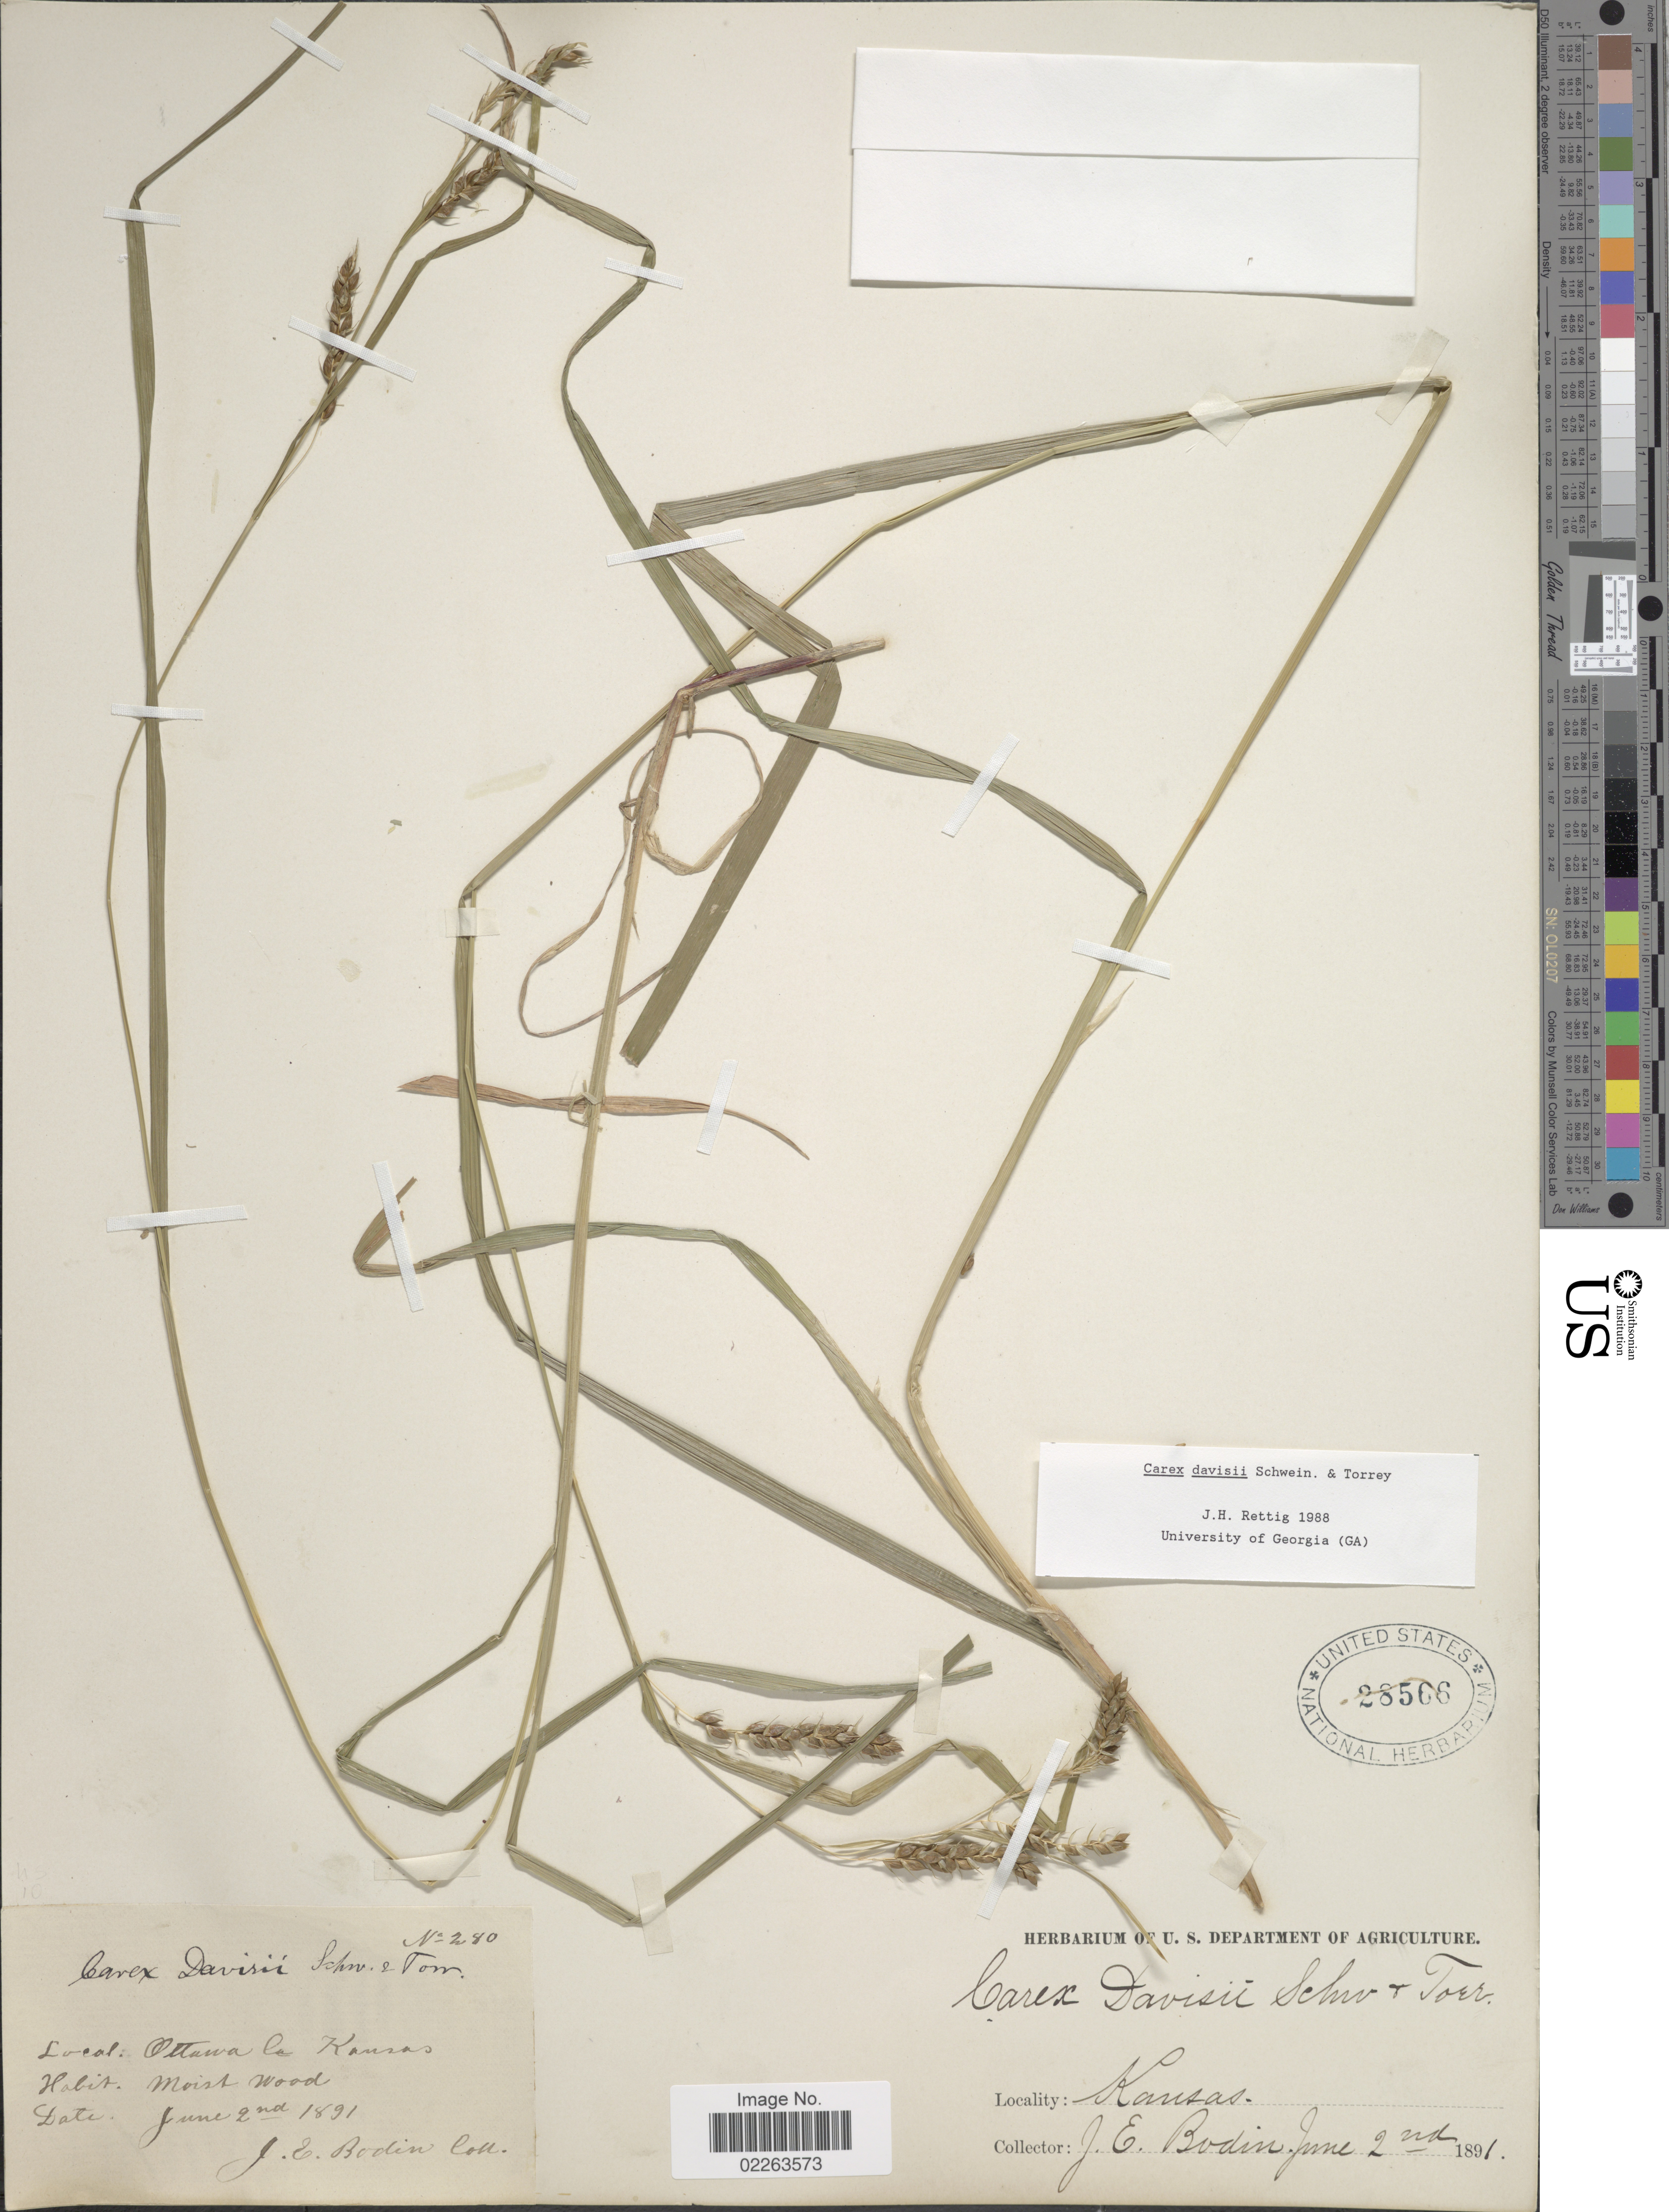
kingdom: Plantae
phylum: Tracheophyta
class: Liliopsida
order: Poales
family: Cyperaceae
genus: Carex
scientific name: Carex davisii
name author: Schwein. & Torr.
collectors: J. E. Bodin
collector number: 280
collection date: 1891-06-02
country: United States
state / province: Kansas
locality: Ottawa Co.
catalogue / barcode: US 28566